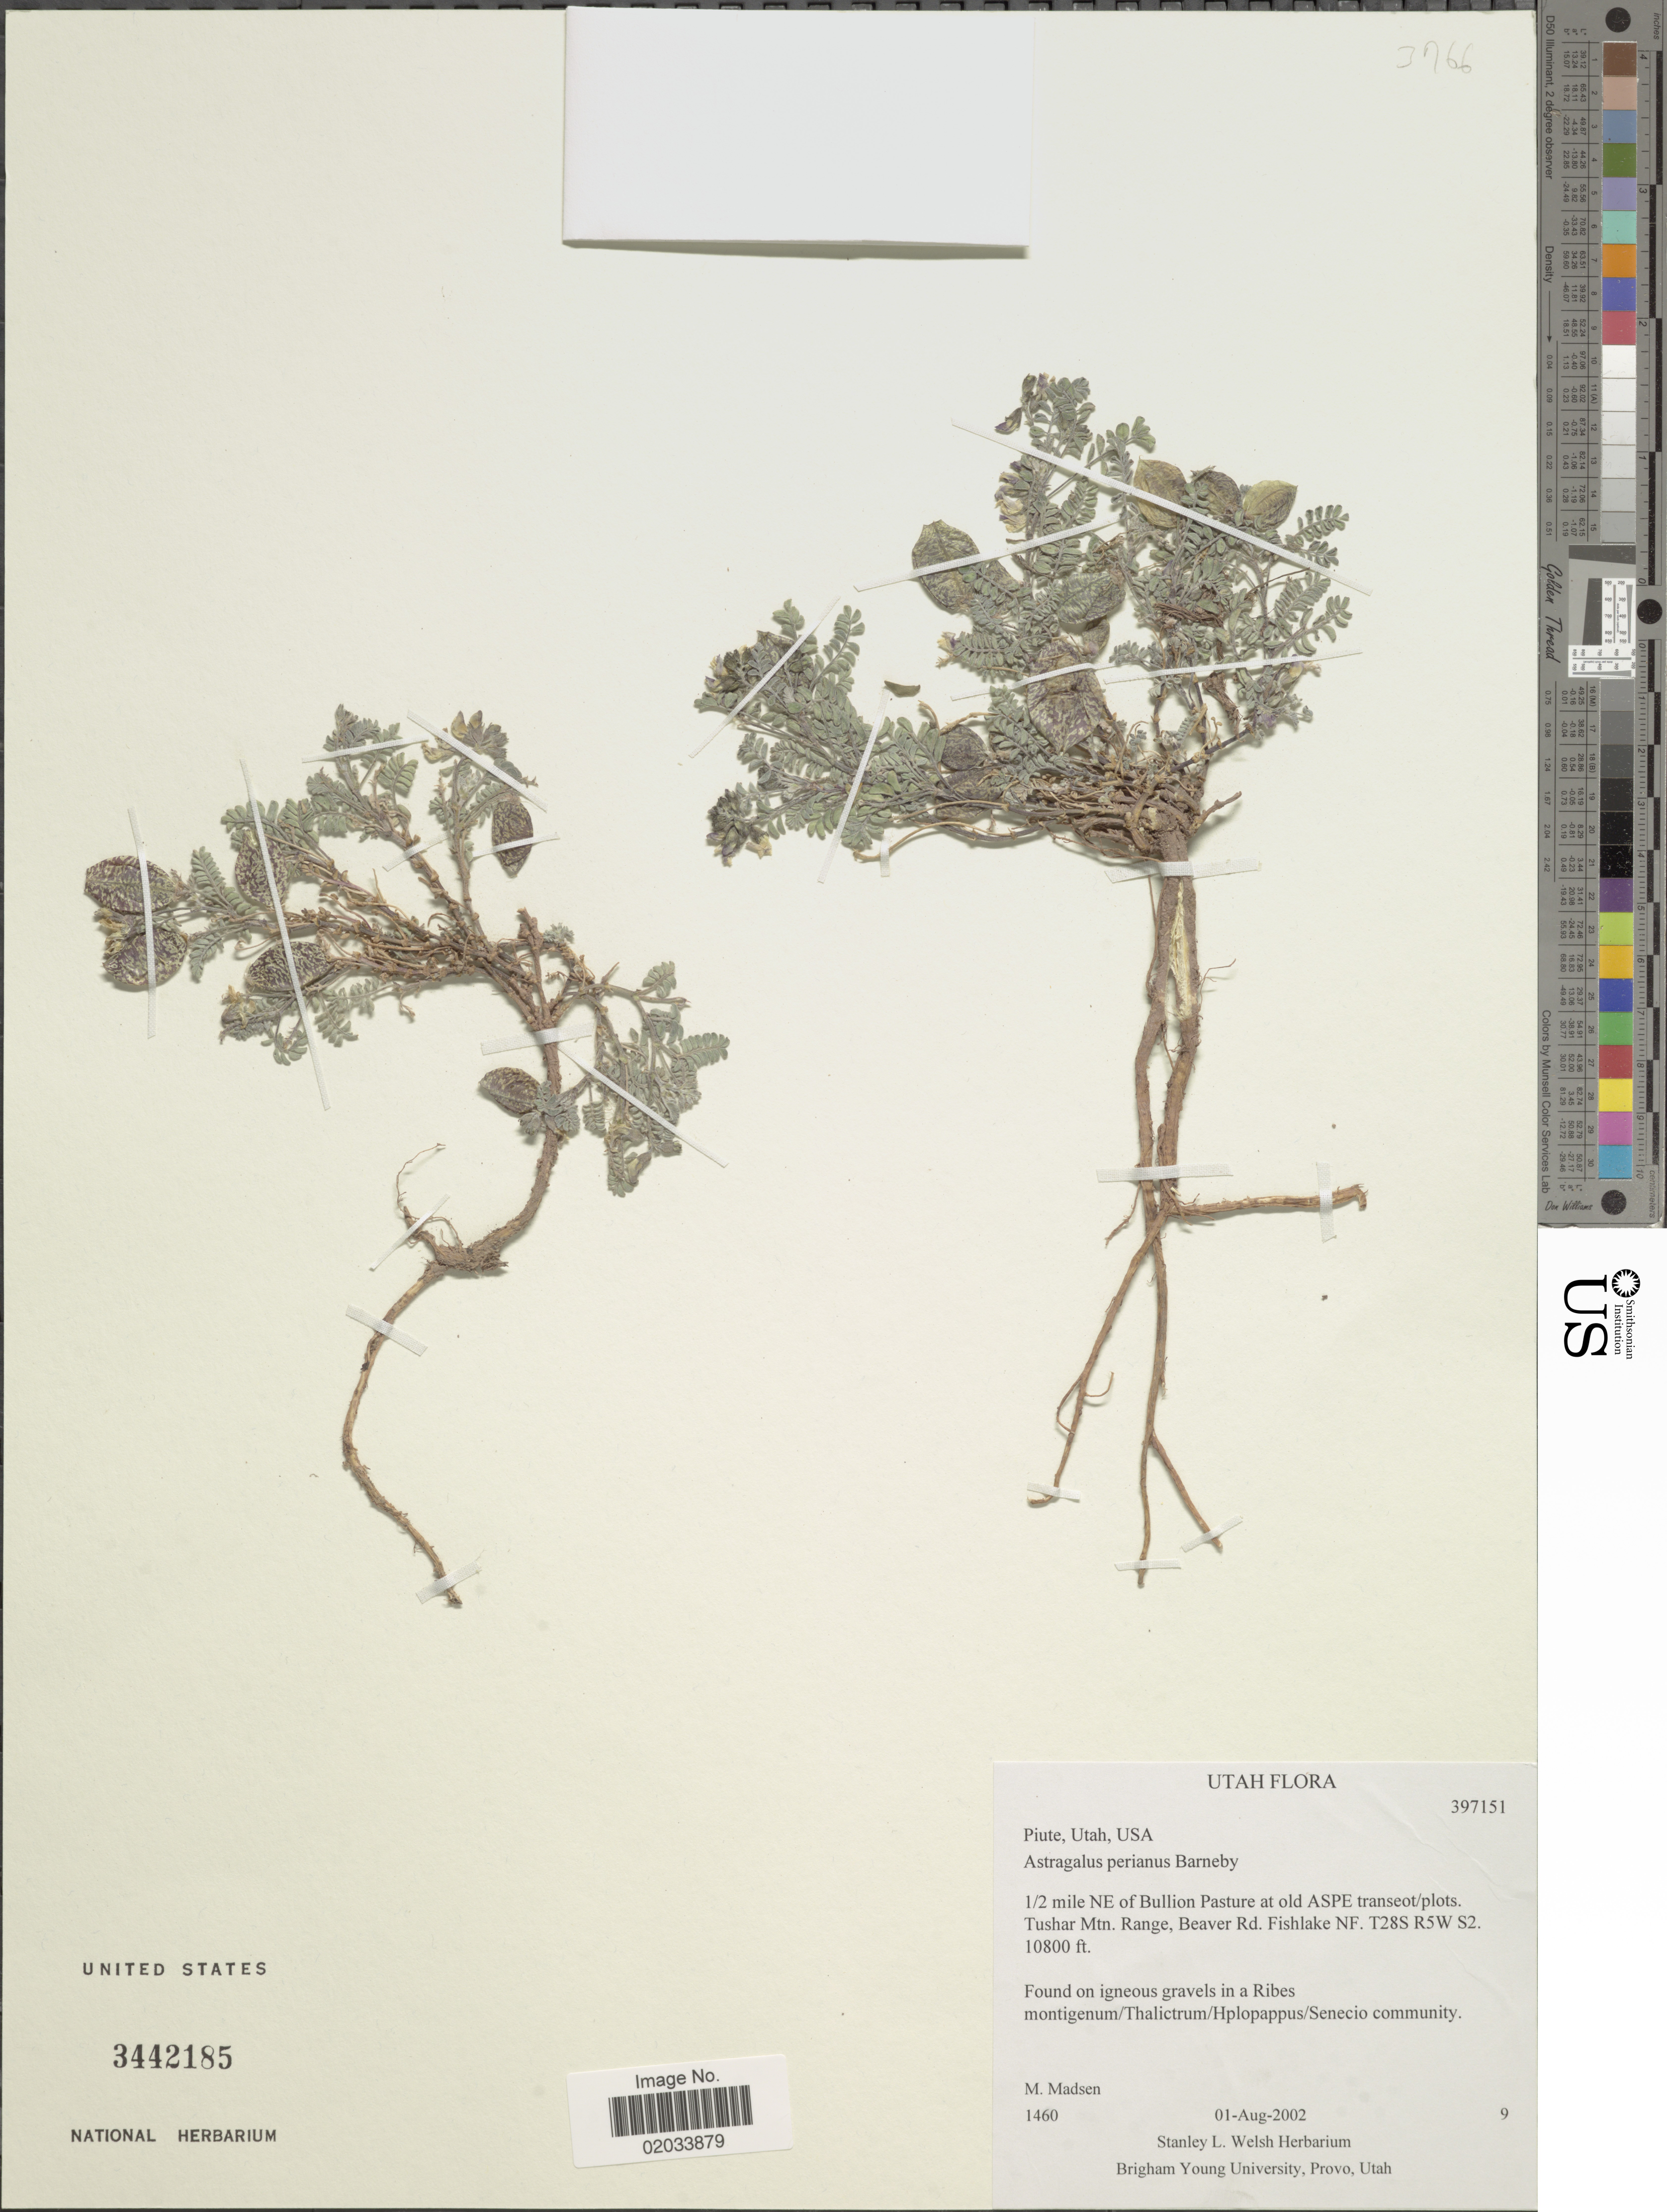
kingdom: Plantae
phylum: Tracheophyta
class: Magnoliopsida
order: Fabales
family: Fabaceae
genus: Astragalus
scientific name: Astragalus perianus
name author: Barneby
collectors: M. Madsen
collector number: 1460/397151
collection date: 2002-08-01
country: United States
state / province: Utah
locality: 1/2 miles NE of Bullion Pasture at old ASPE transeot/plots. Tushar Mtn. Range, Beaver Rd. Fishlake Nf. T28S R5W S2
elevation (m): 3292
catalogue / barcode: US 3442185